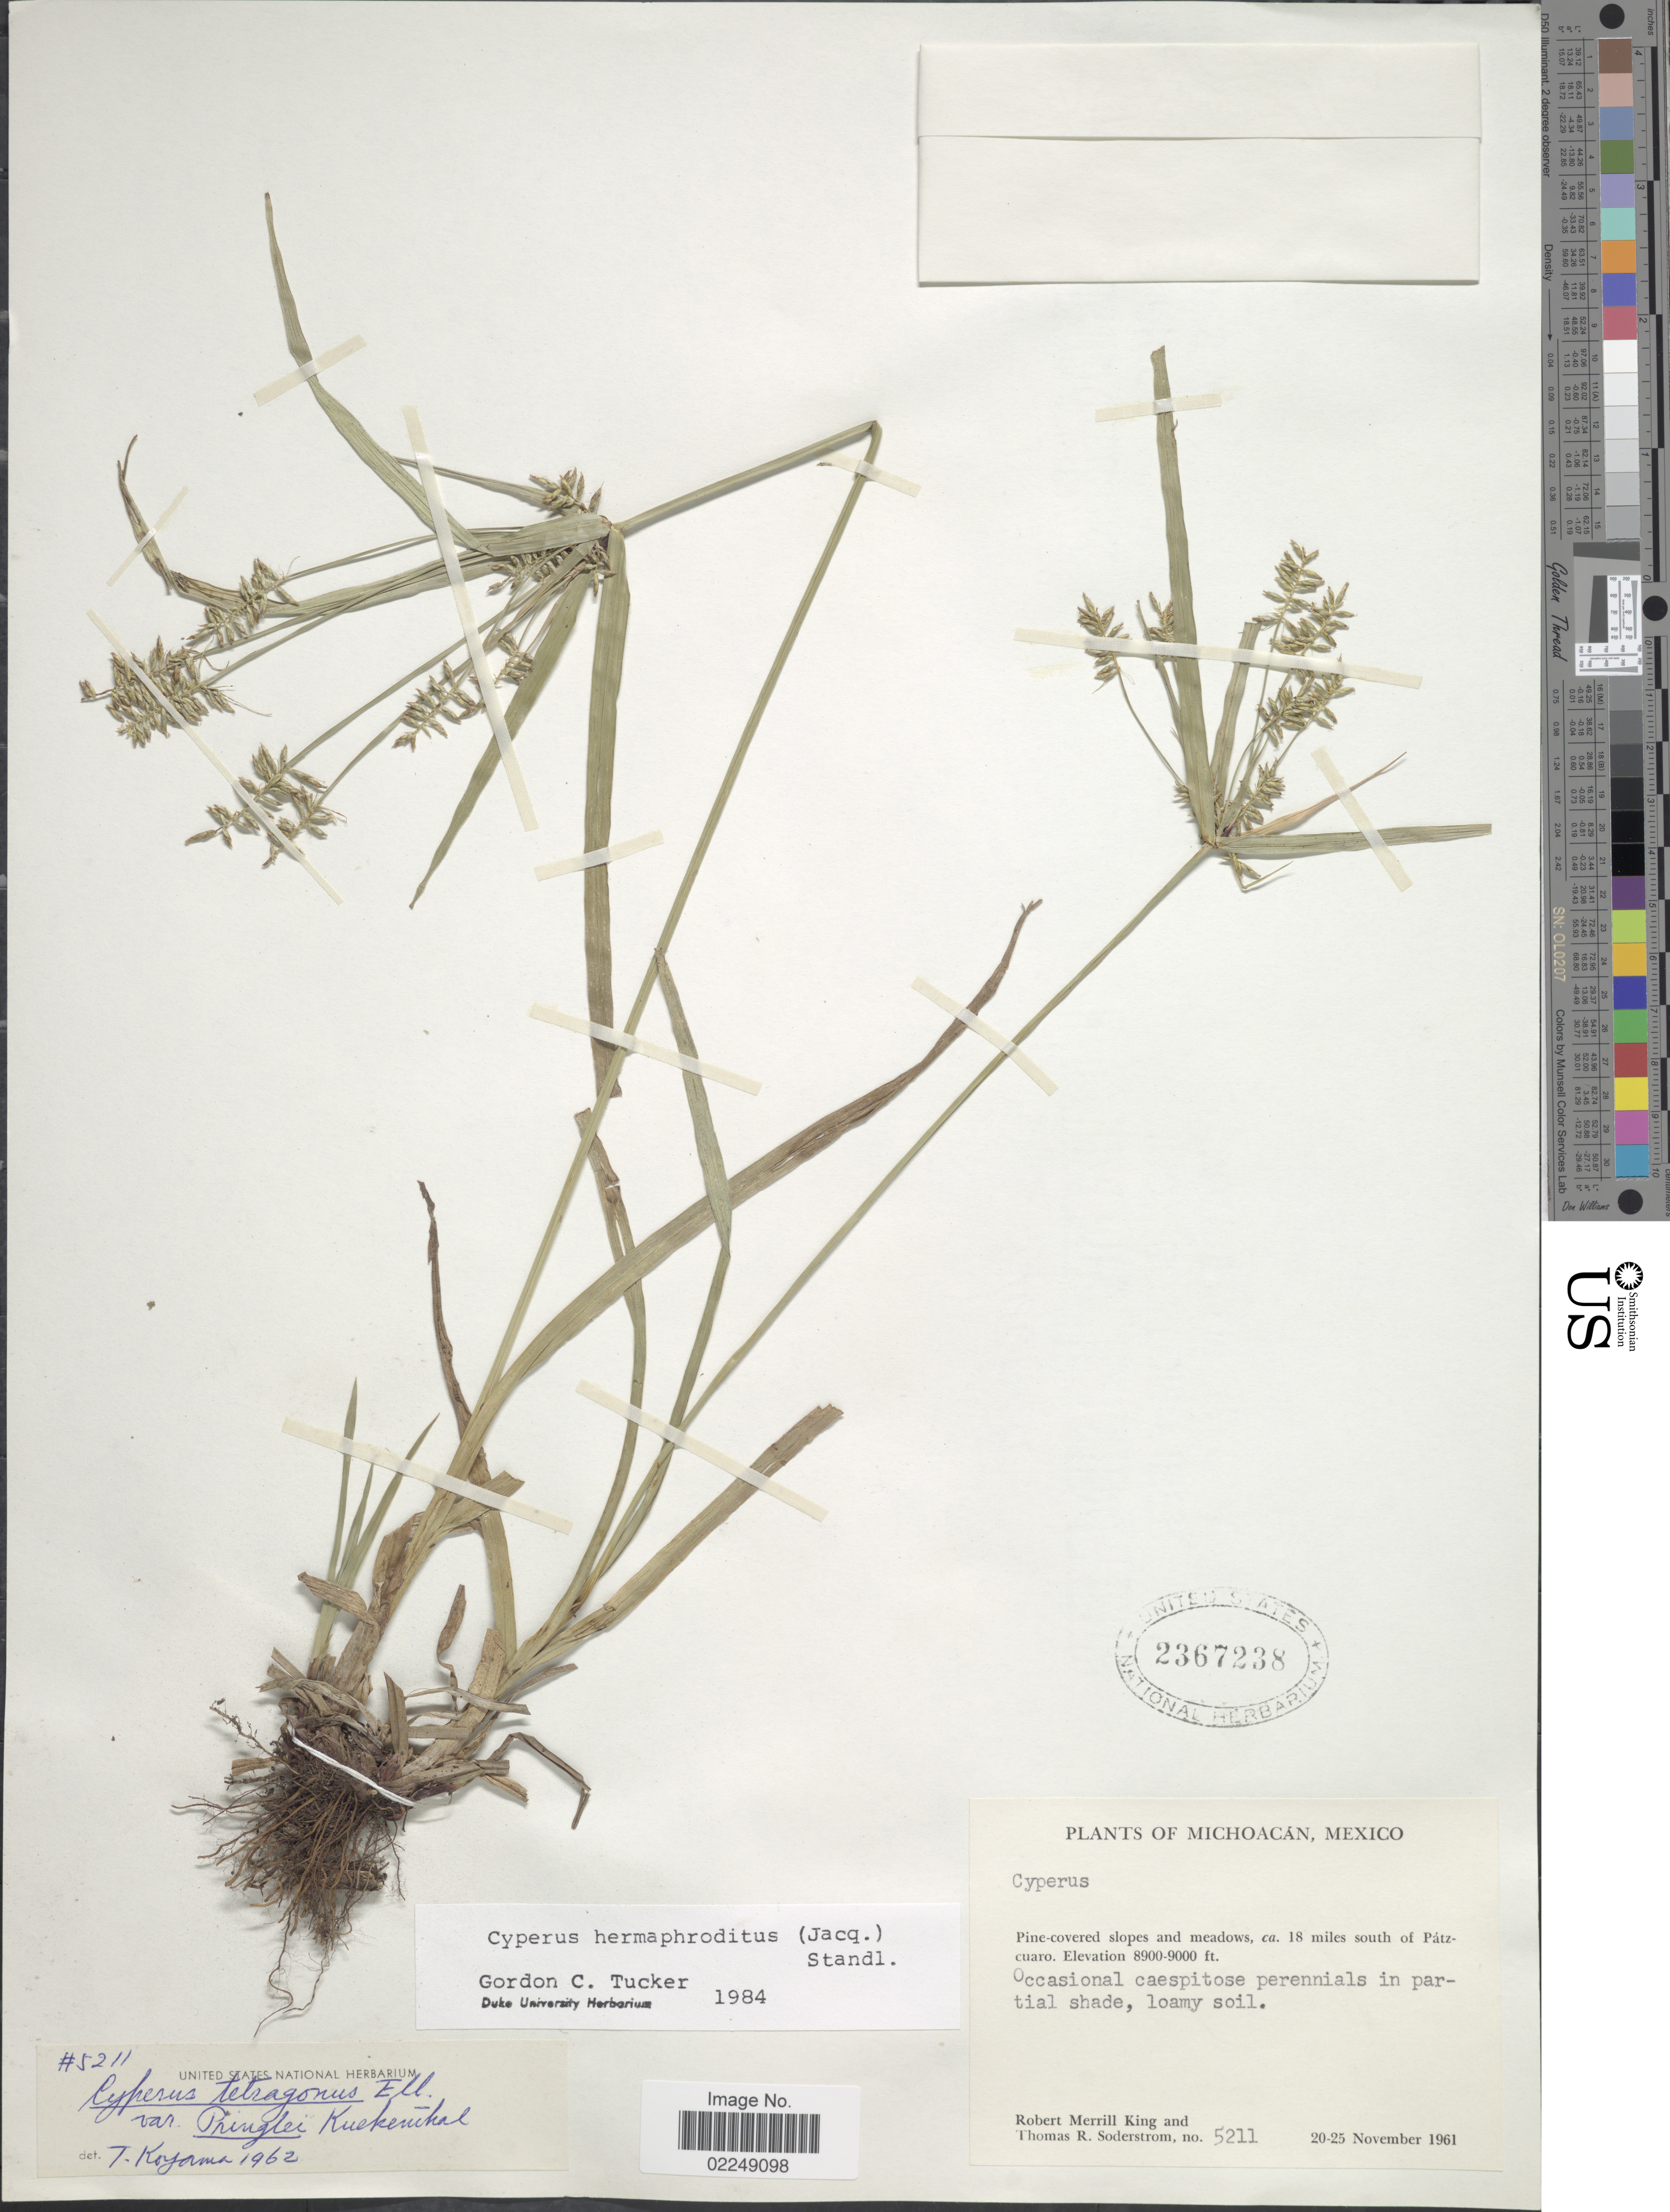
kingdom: Plantae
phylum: Tracheophyta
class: Liliopsida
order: Poales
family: Cyperaceae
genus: Cyperus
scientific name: Cyperus hermaphroditus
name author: (Jacq.) Standl.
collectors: R. M. King & T. R. Soderstrom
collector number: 5211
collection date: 1961-11-20/1961-11-25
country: Mexico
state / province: Michoacán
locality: Michoacan. Mexico, 18 miles south of Patzcuaro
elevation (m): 2713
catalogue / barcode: US 2367238